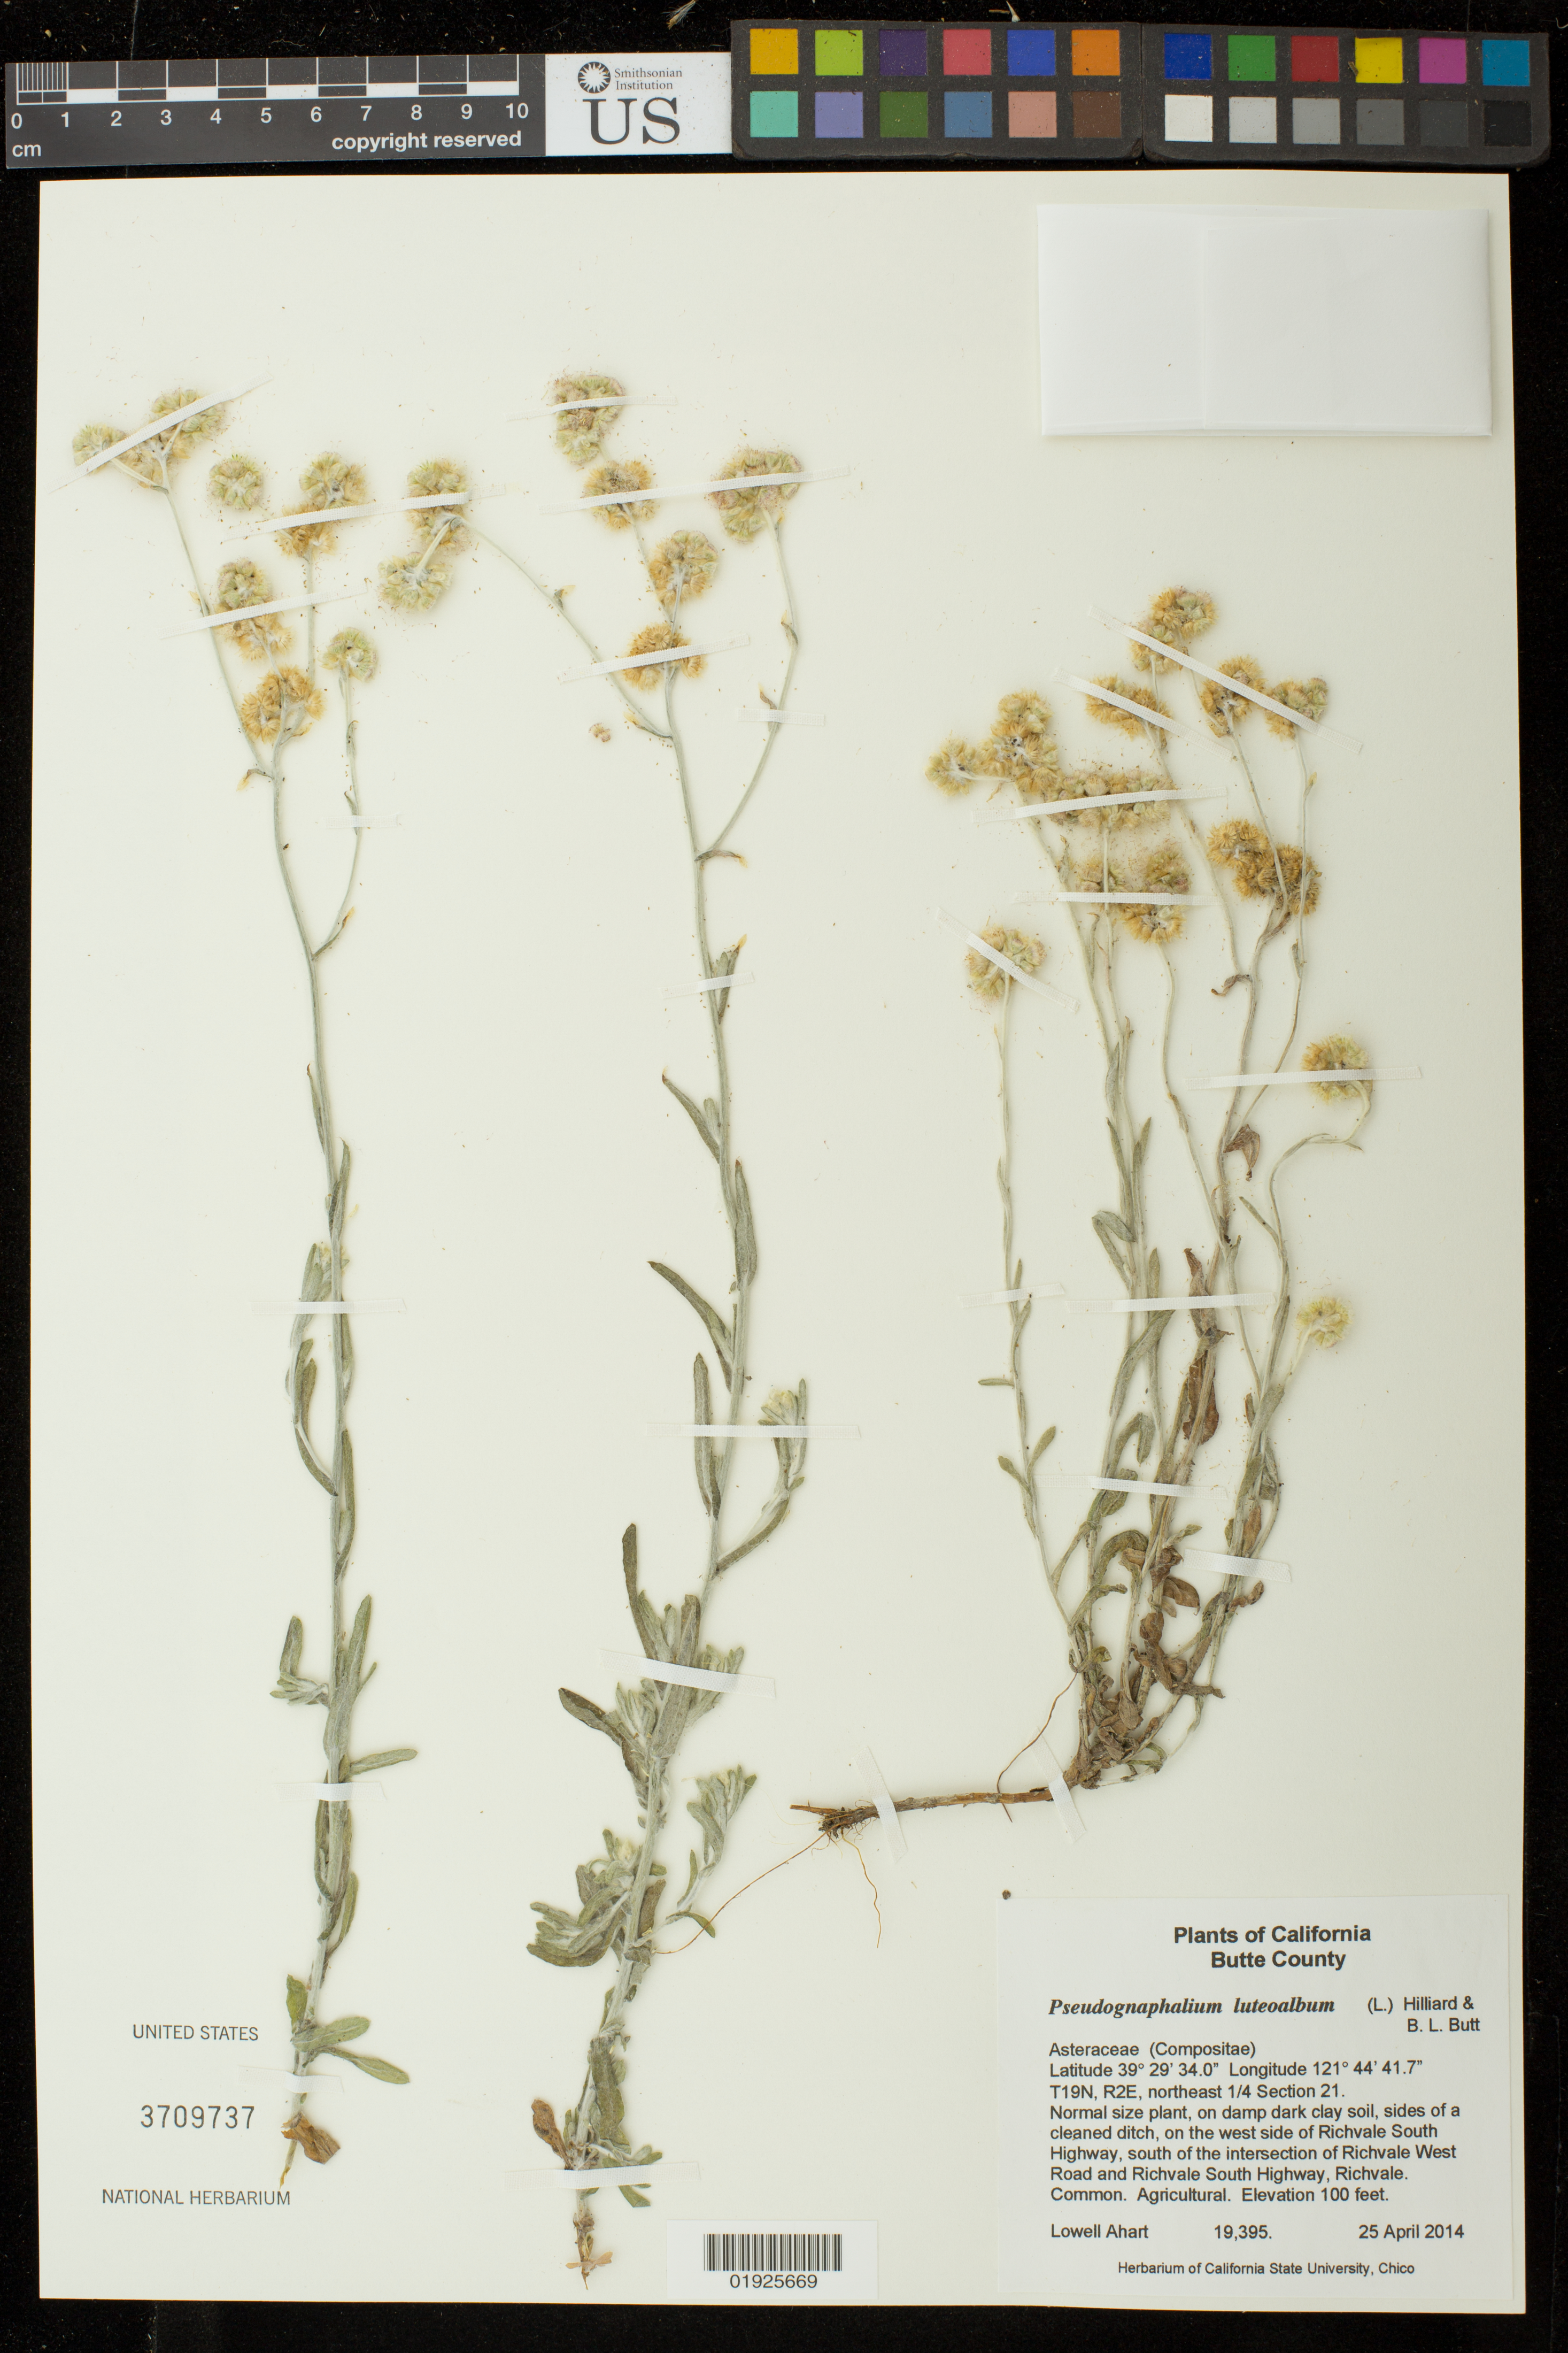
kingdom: Plantae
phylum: Tracheophyta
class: Magnoliopsida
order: Asterales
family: Asteraceae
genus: Pseudognaphalium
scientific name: Pseudognaphalium luteoalbum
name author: (L.) Hilliard & B.L. Burtt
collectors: L. Ahart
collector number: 19395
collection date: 2014-04-25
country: United States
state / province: California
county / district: Butte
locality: West side of Richvale South Highway, south of the intersection of Richvale West Road and Richvale South Highway, RIchvale.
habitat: On damp dark clay soil, sides of a cleaned ditch.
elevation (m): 30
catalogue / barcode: US 3709737